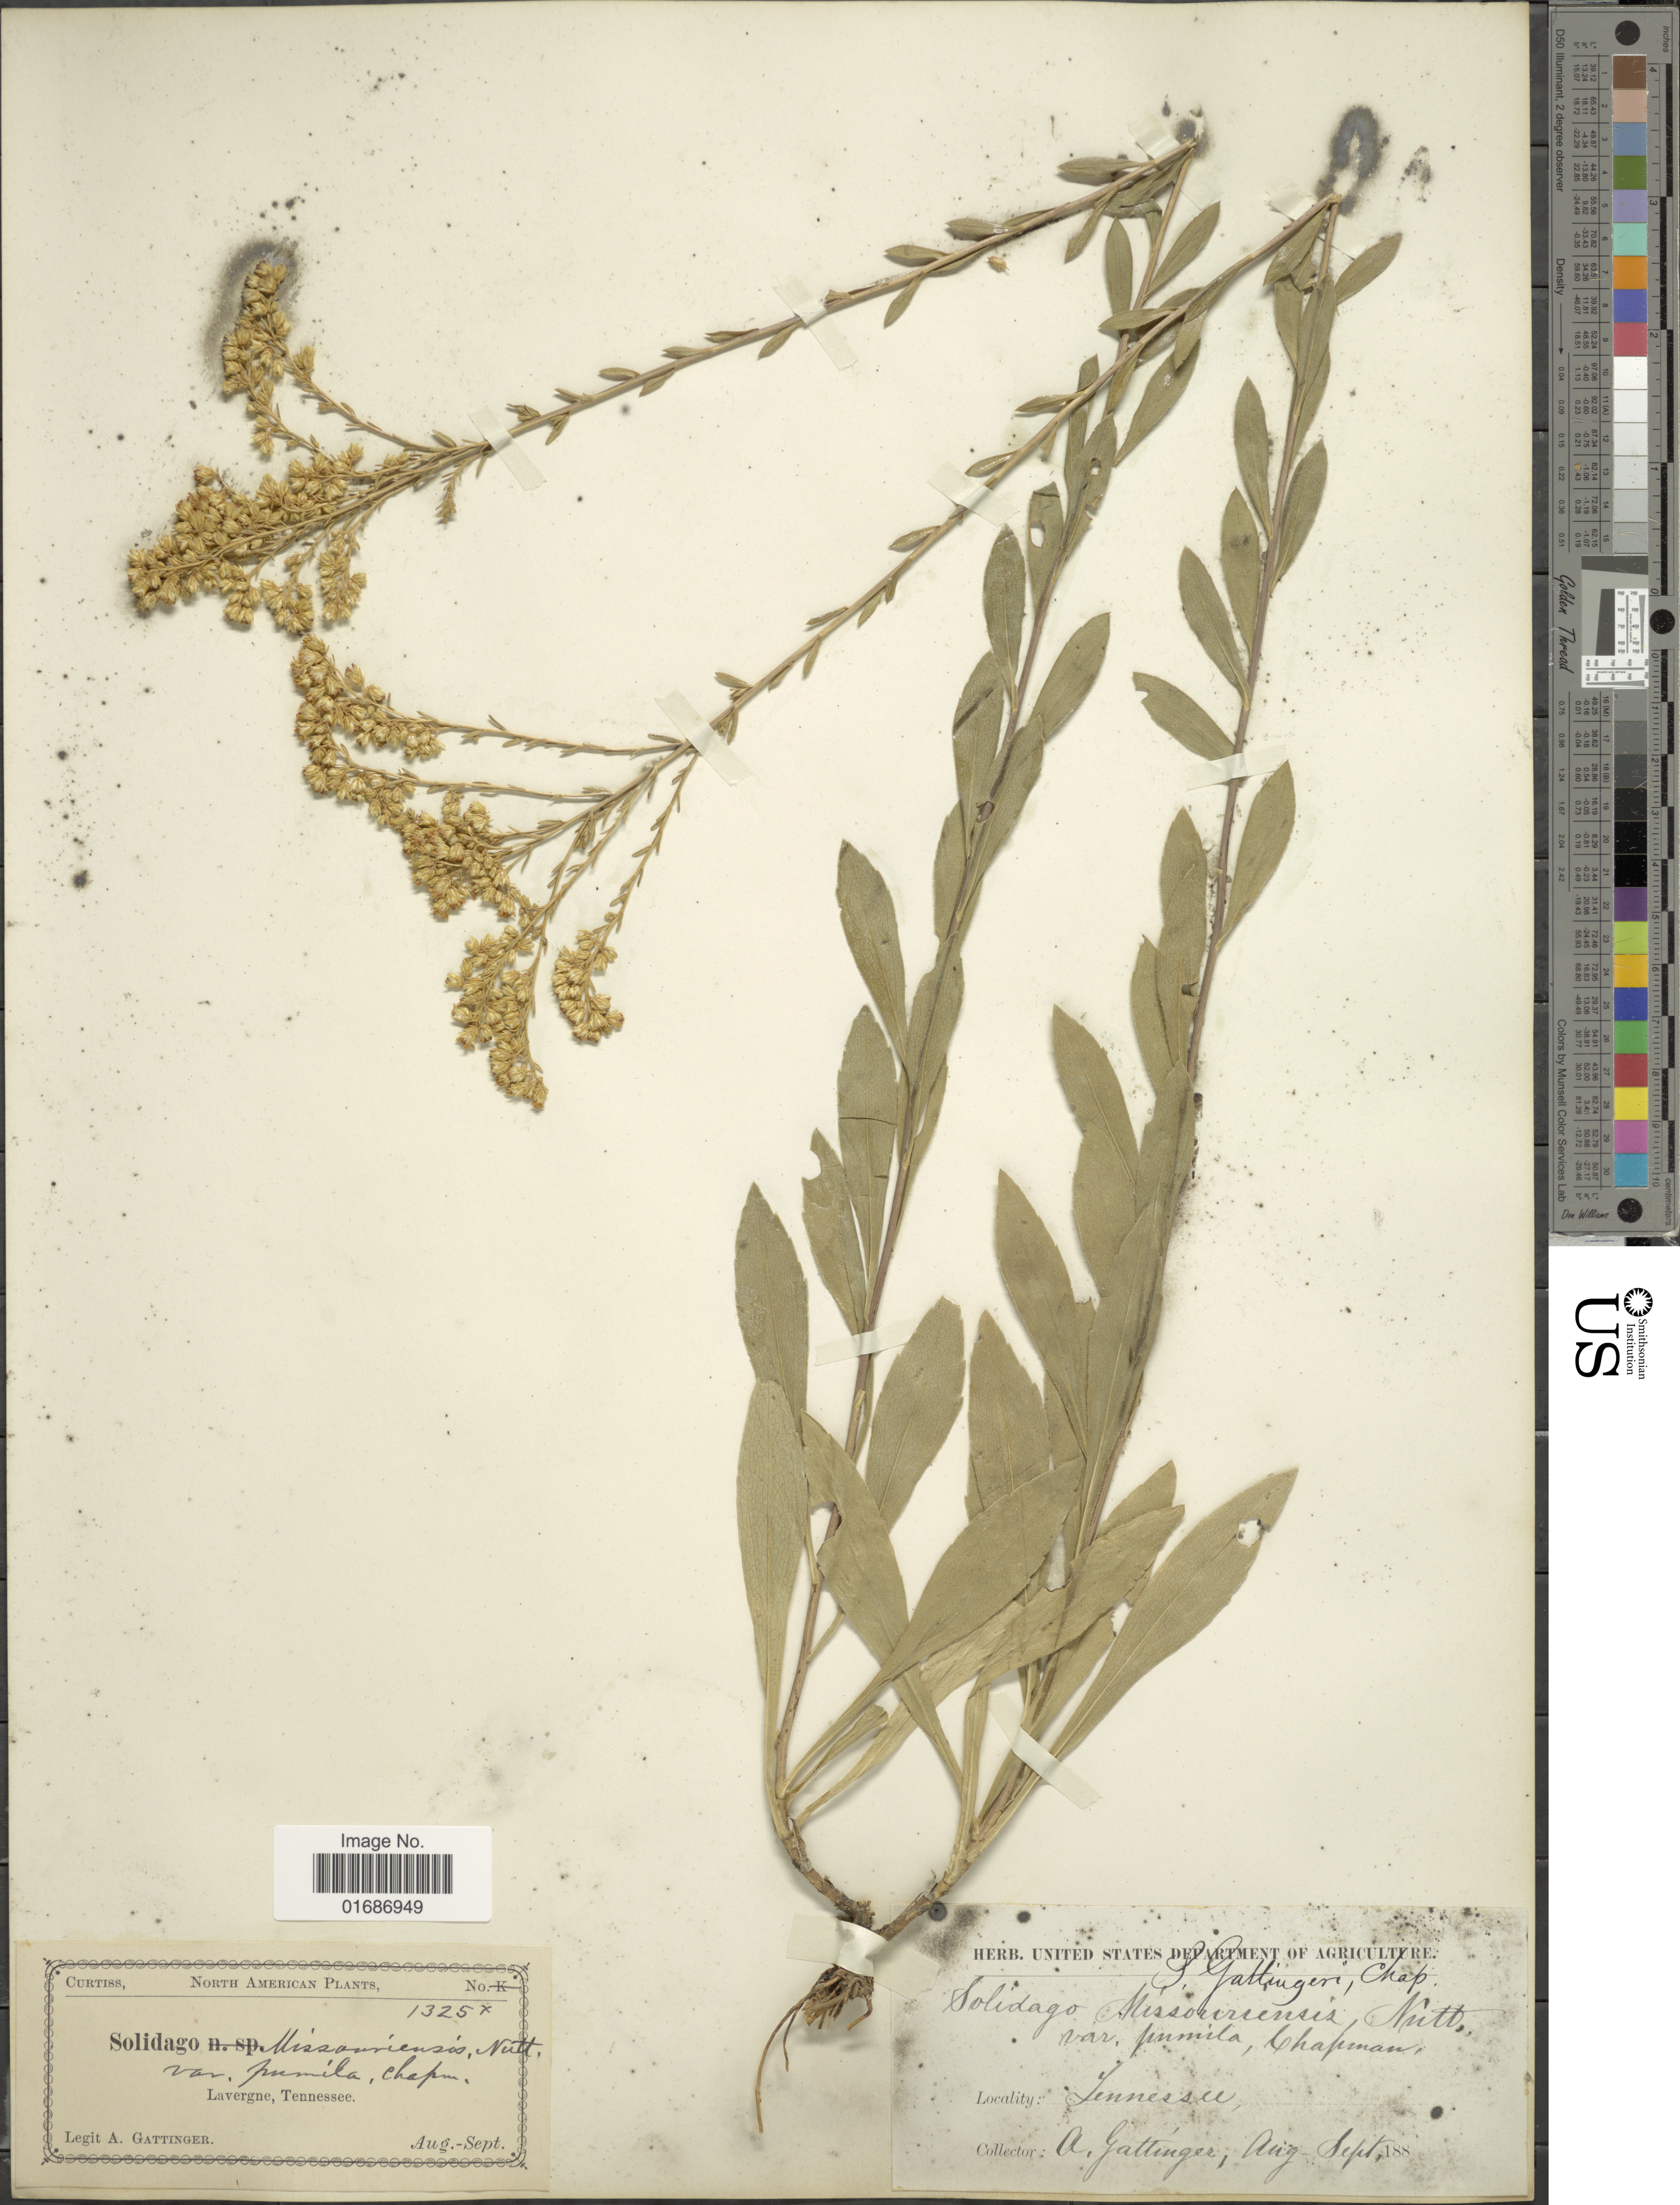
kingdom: Plantae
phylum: Tracheophyta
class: Magnoliopsida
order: Asterales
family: Asteraceae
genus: Solidago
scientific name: Solidago gattingeri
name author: Chapman ex A. Gray & et al. in A. Gray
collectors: A. Gattinger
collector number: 1325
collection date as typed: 188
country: United States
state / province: Tennessee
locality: Lavergne